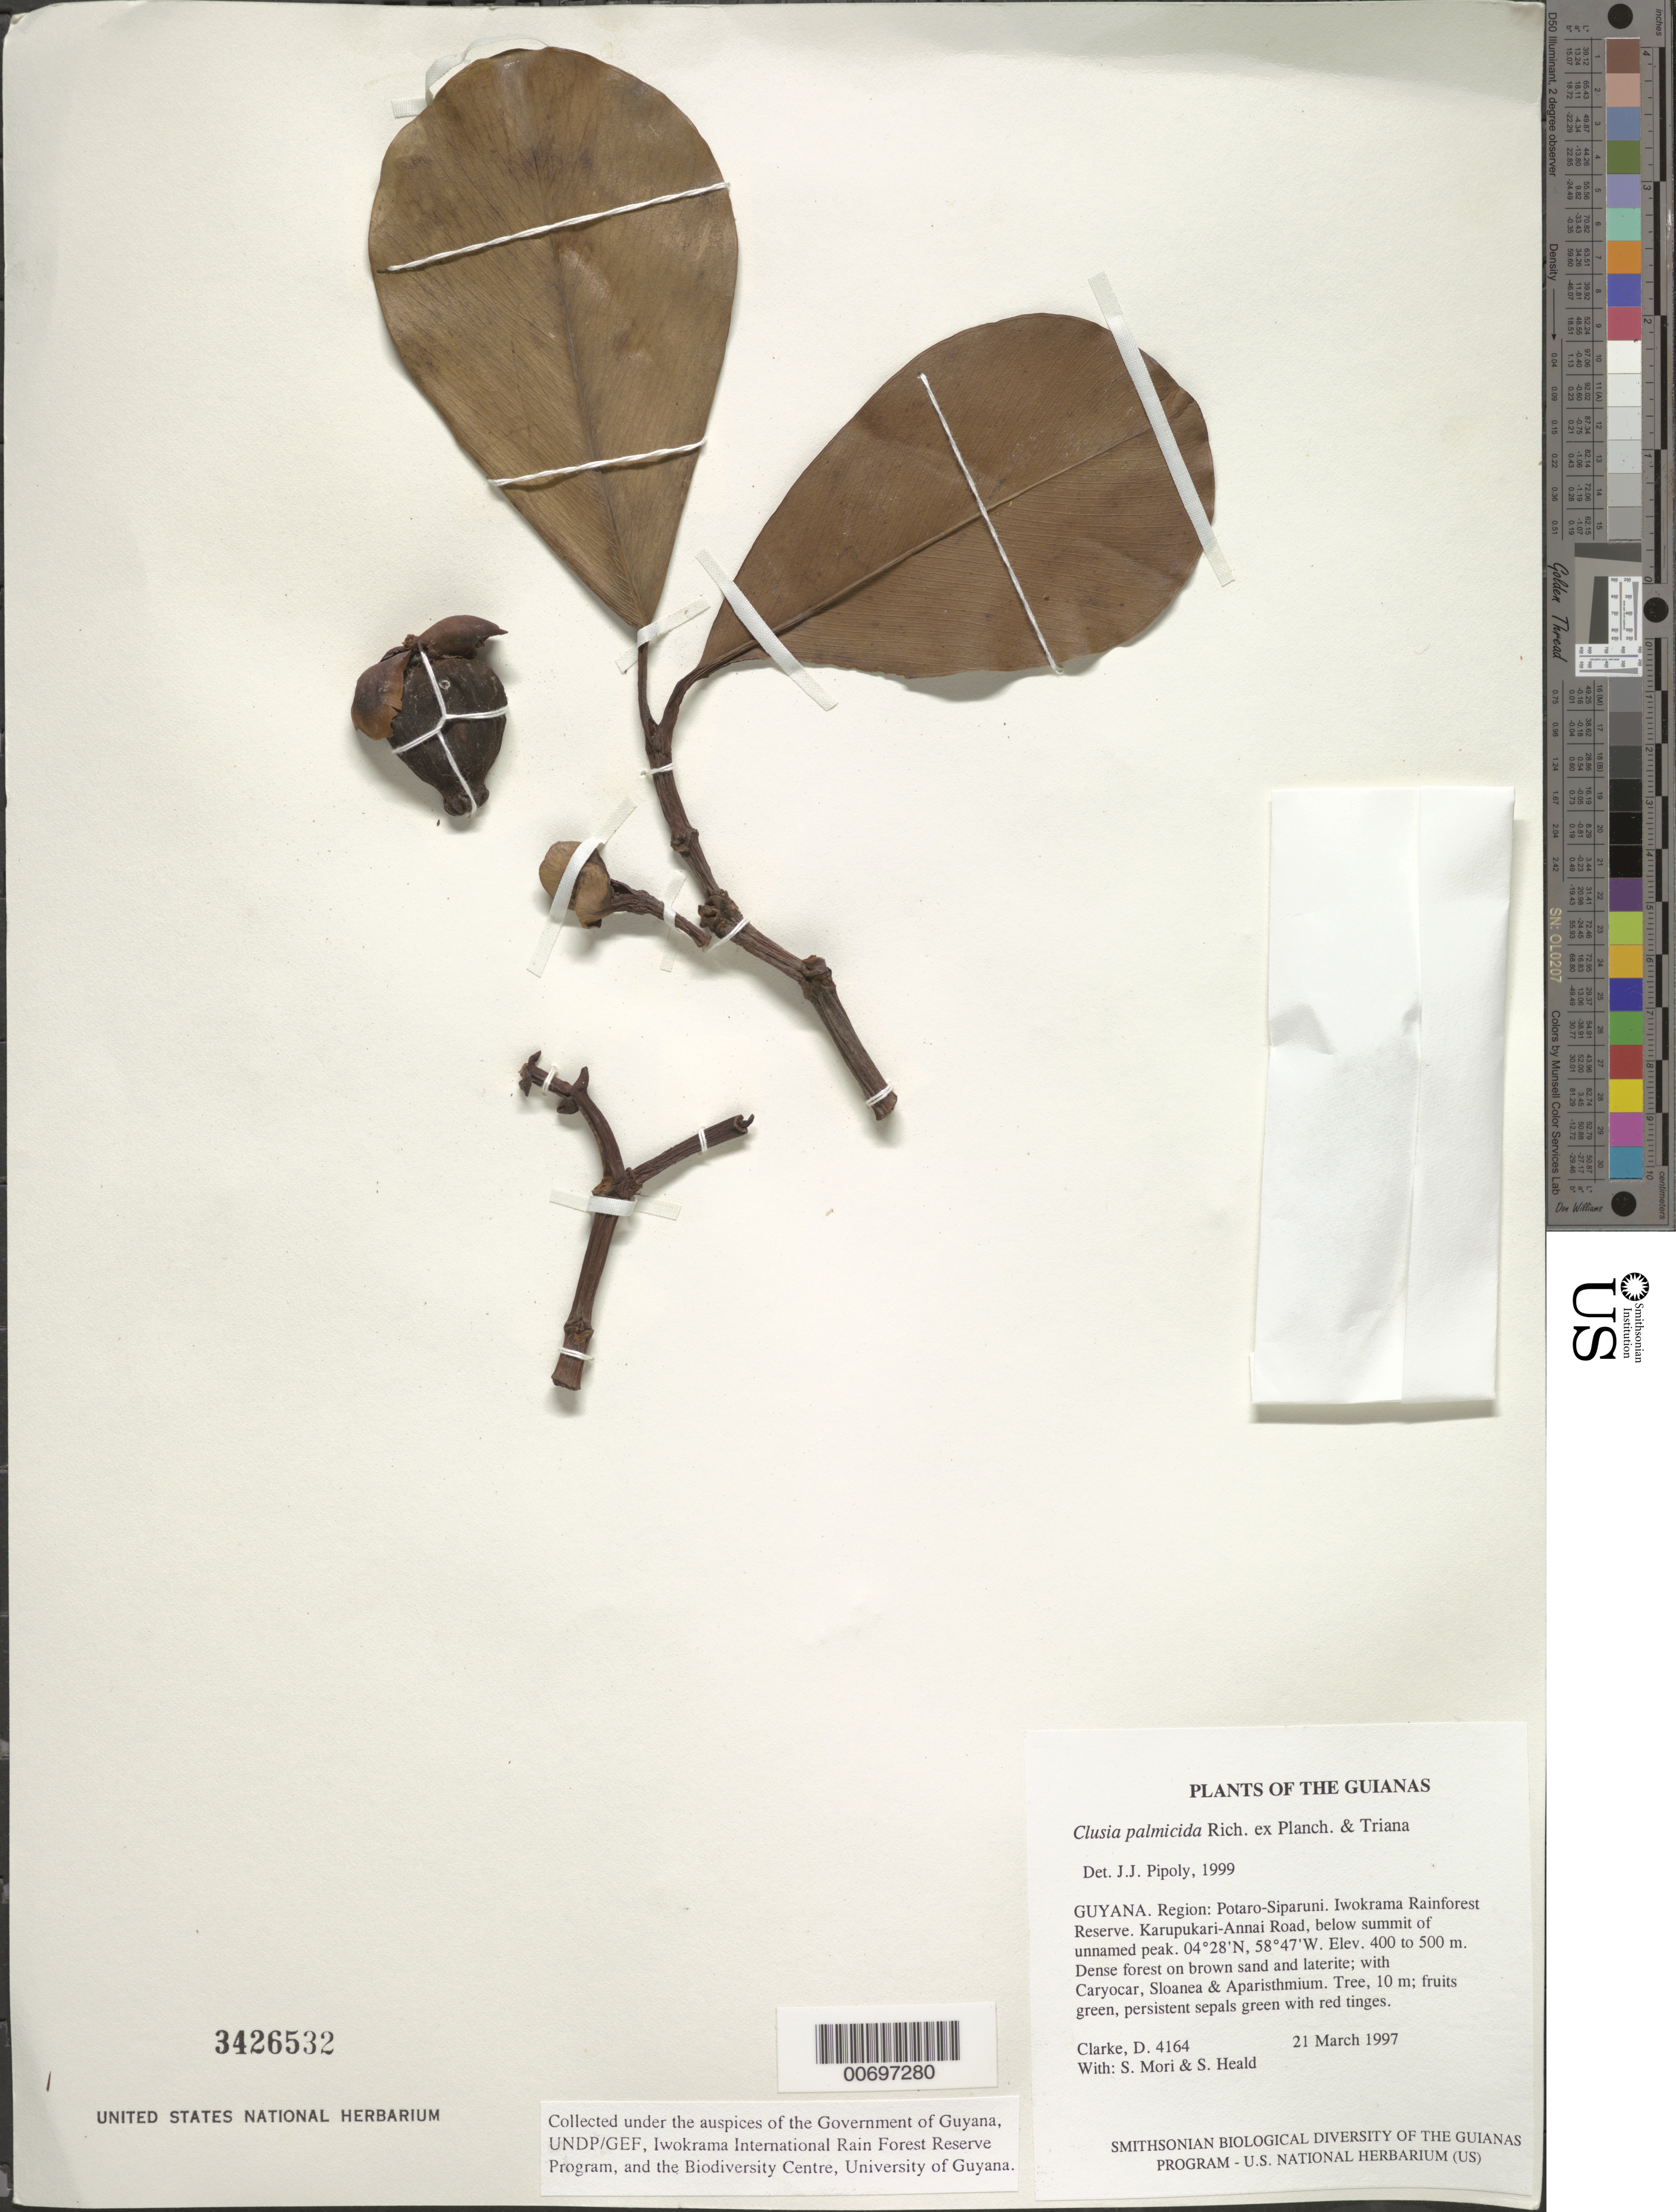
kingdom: Plantae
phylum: Tracheophyta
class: Magnoliopsida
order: Malpighiales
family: Clusiaceae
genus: Clusia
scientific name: Clusia palmicida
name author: Rich.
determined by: Pipoly, J. J., III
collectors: H. D. Clarke, S. Mori & S. Heald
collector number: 4164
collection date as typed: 21 March 1997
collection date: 1997-03-21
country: Guyana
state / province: Potaro-Siparuni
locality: Iwokrama Rainforest Reserve. Karupukari-Annai Road, below summit of unnamed peak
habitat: Dense forest on brown sand and laterite; with Caryocar, Sloanea & Aparisthmium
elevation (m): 400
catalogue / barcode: US 3426532